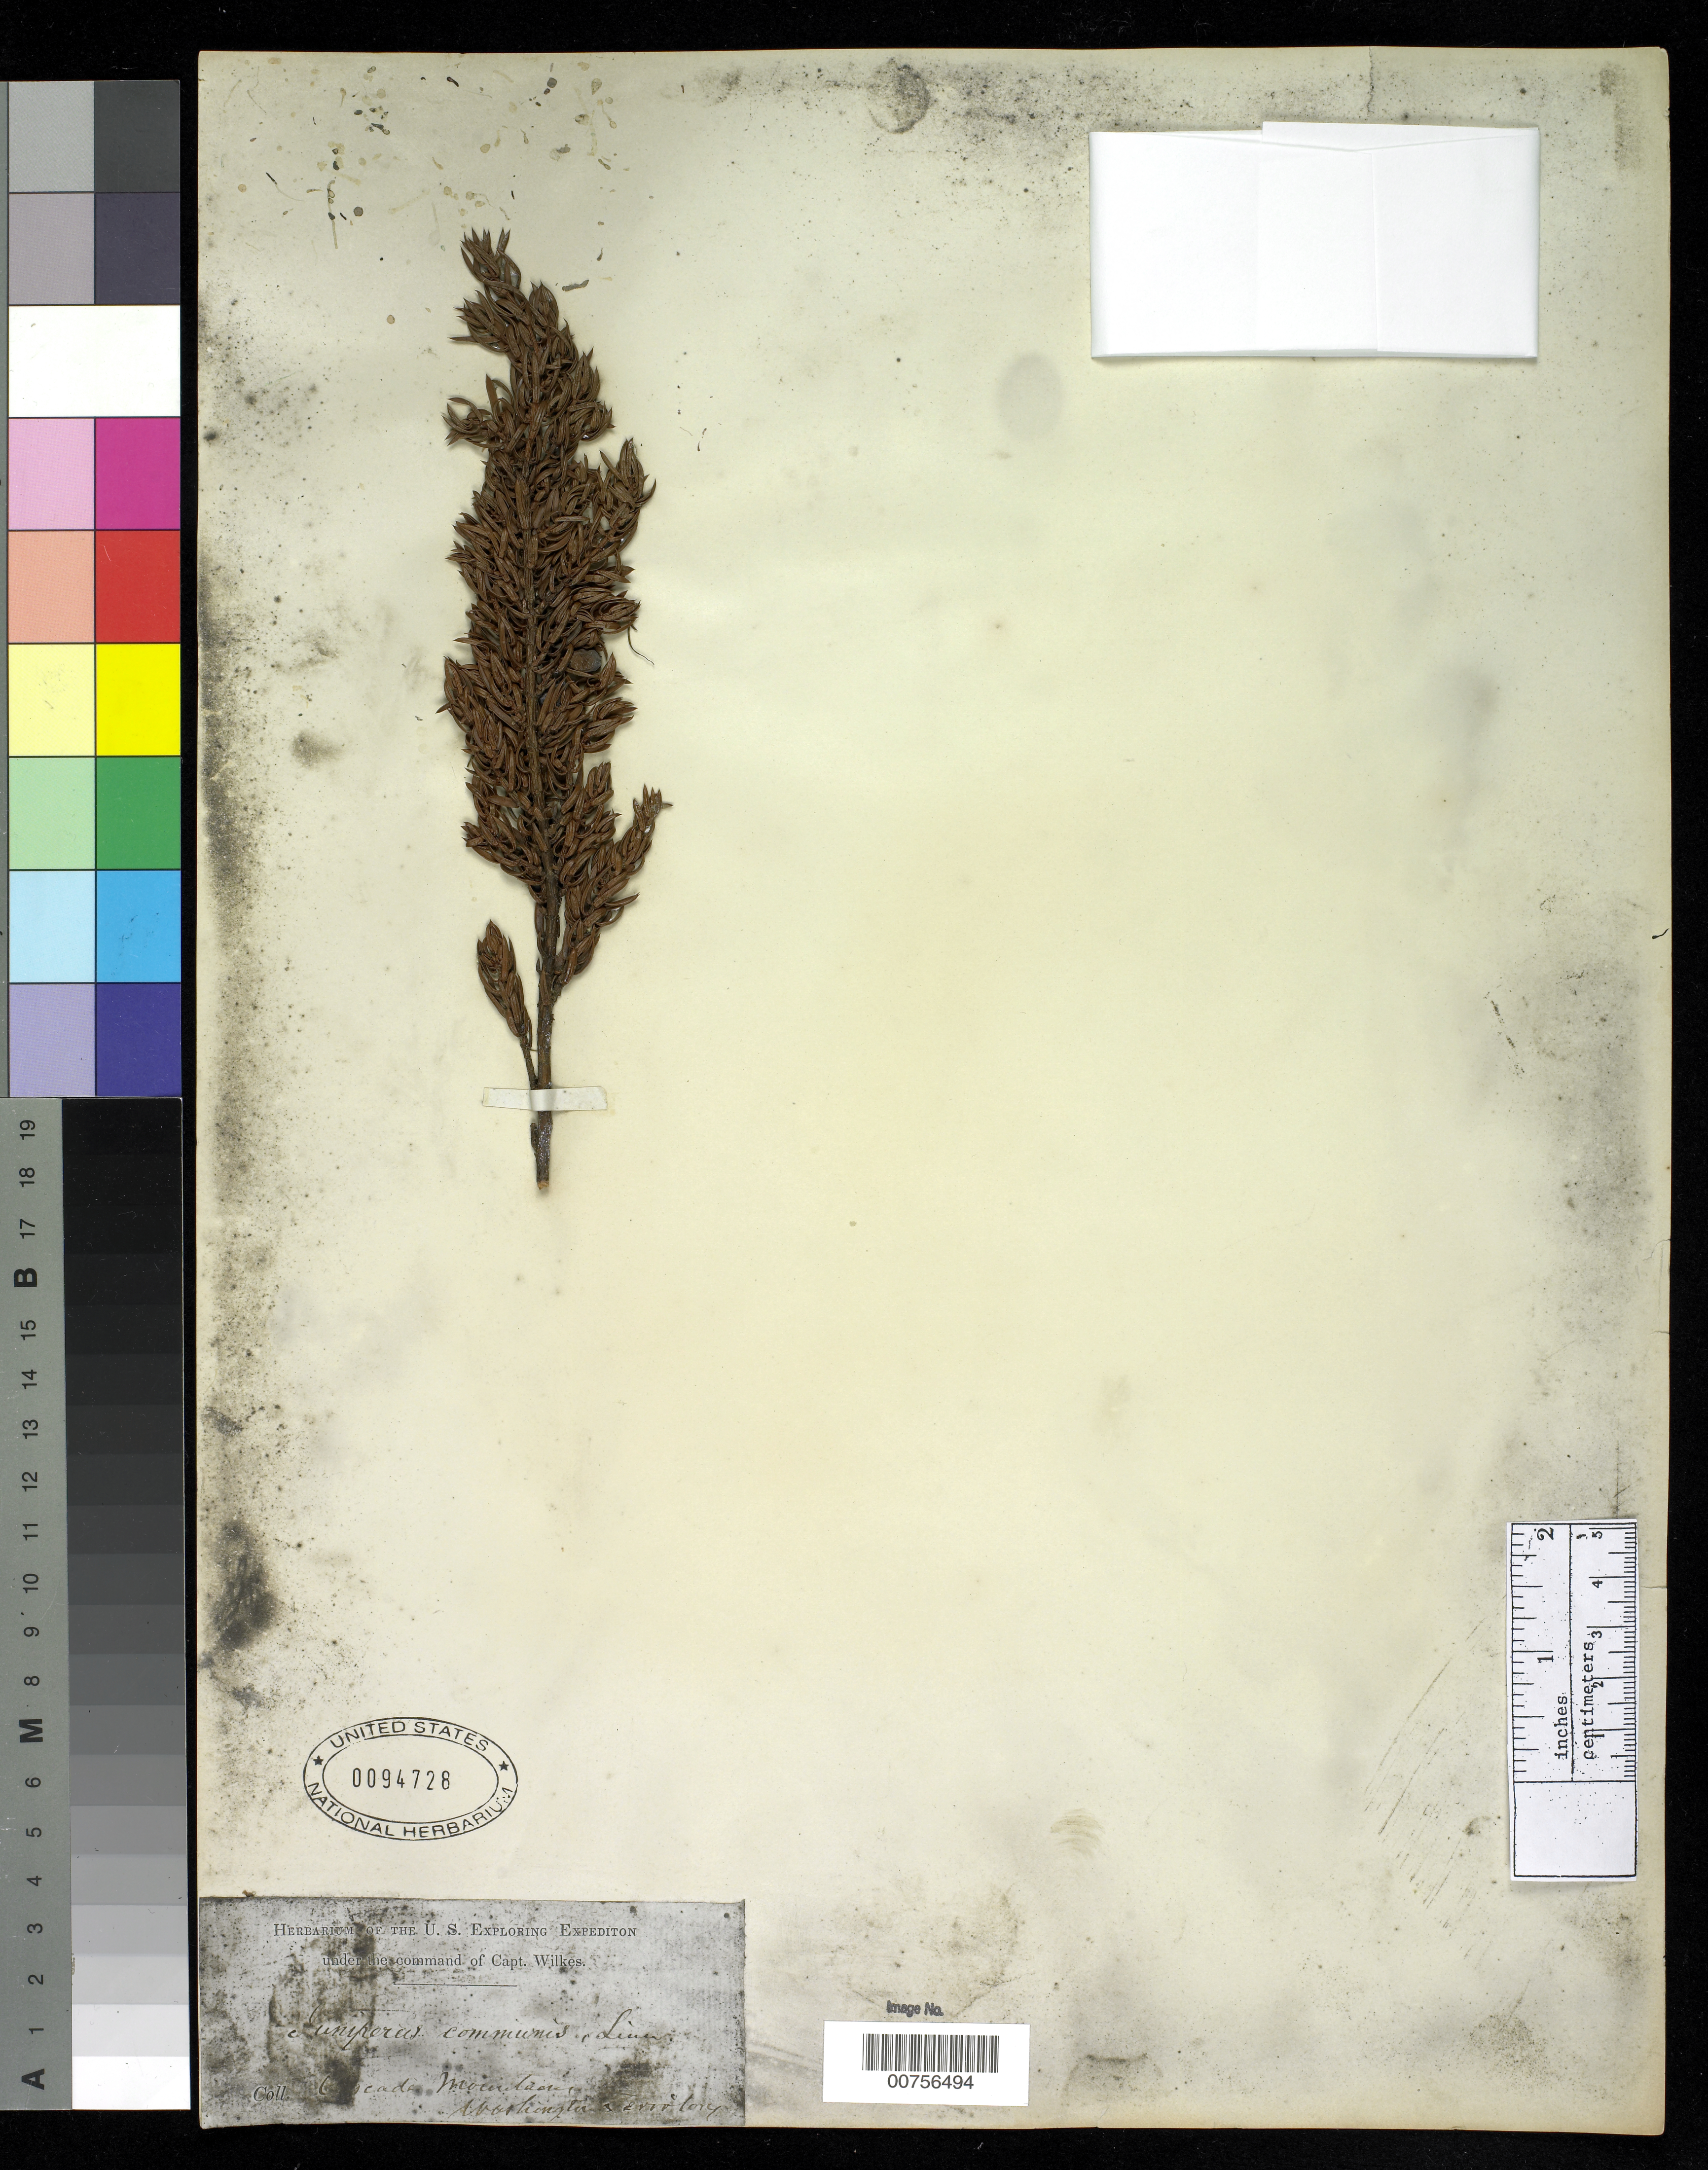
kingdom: Plantae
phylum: Tracheophyta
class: Pinopsida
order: Pinales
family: Cupressaceae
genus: Juniperus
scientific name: Juniperus communis var. jackii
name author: Rehder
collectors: Wilkes Explor. Exped.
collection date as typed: June 30th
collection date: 1838/1842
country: United States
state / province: Washington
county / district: Walla Walla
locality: Walla Walla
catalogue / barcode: US 94728